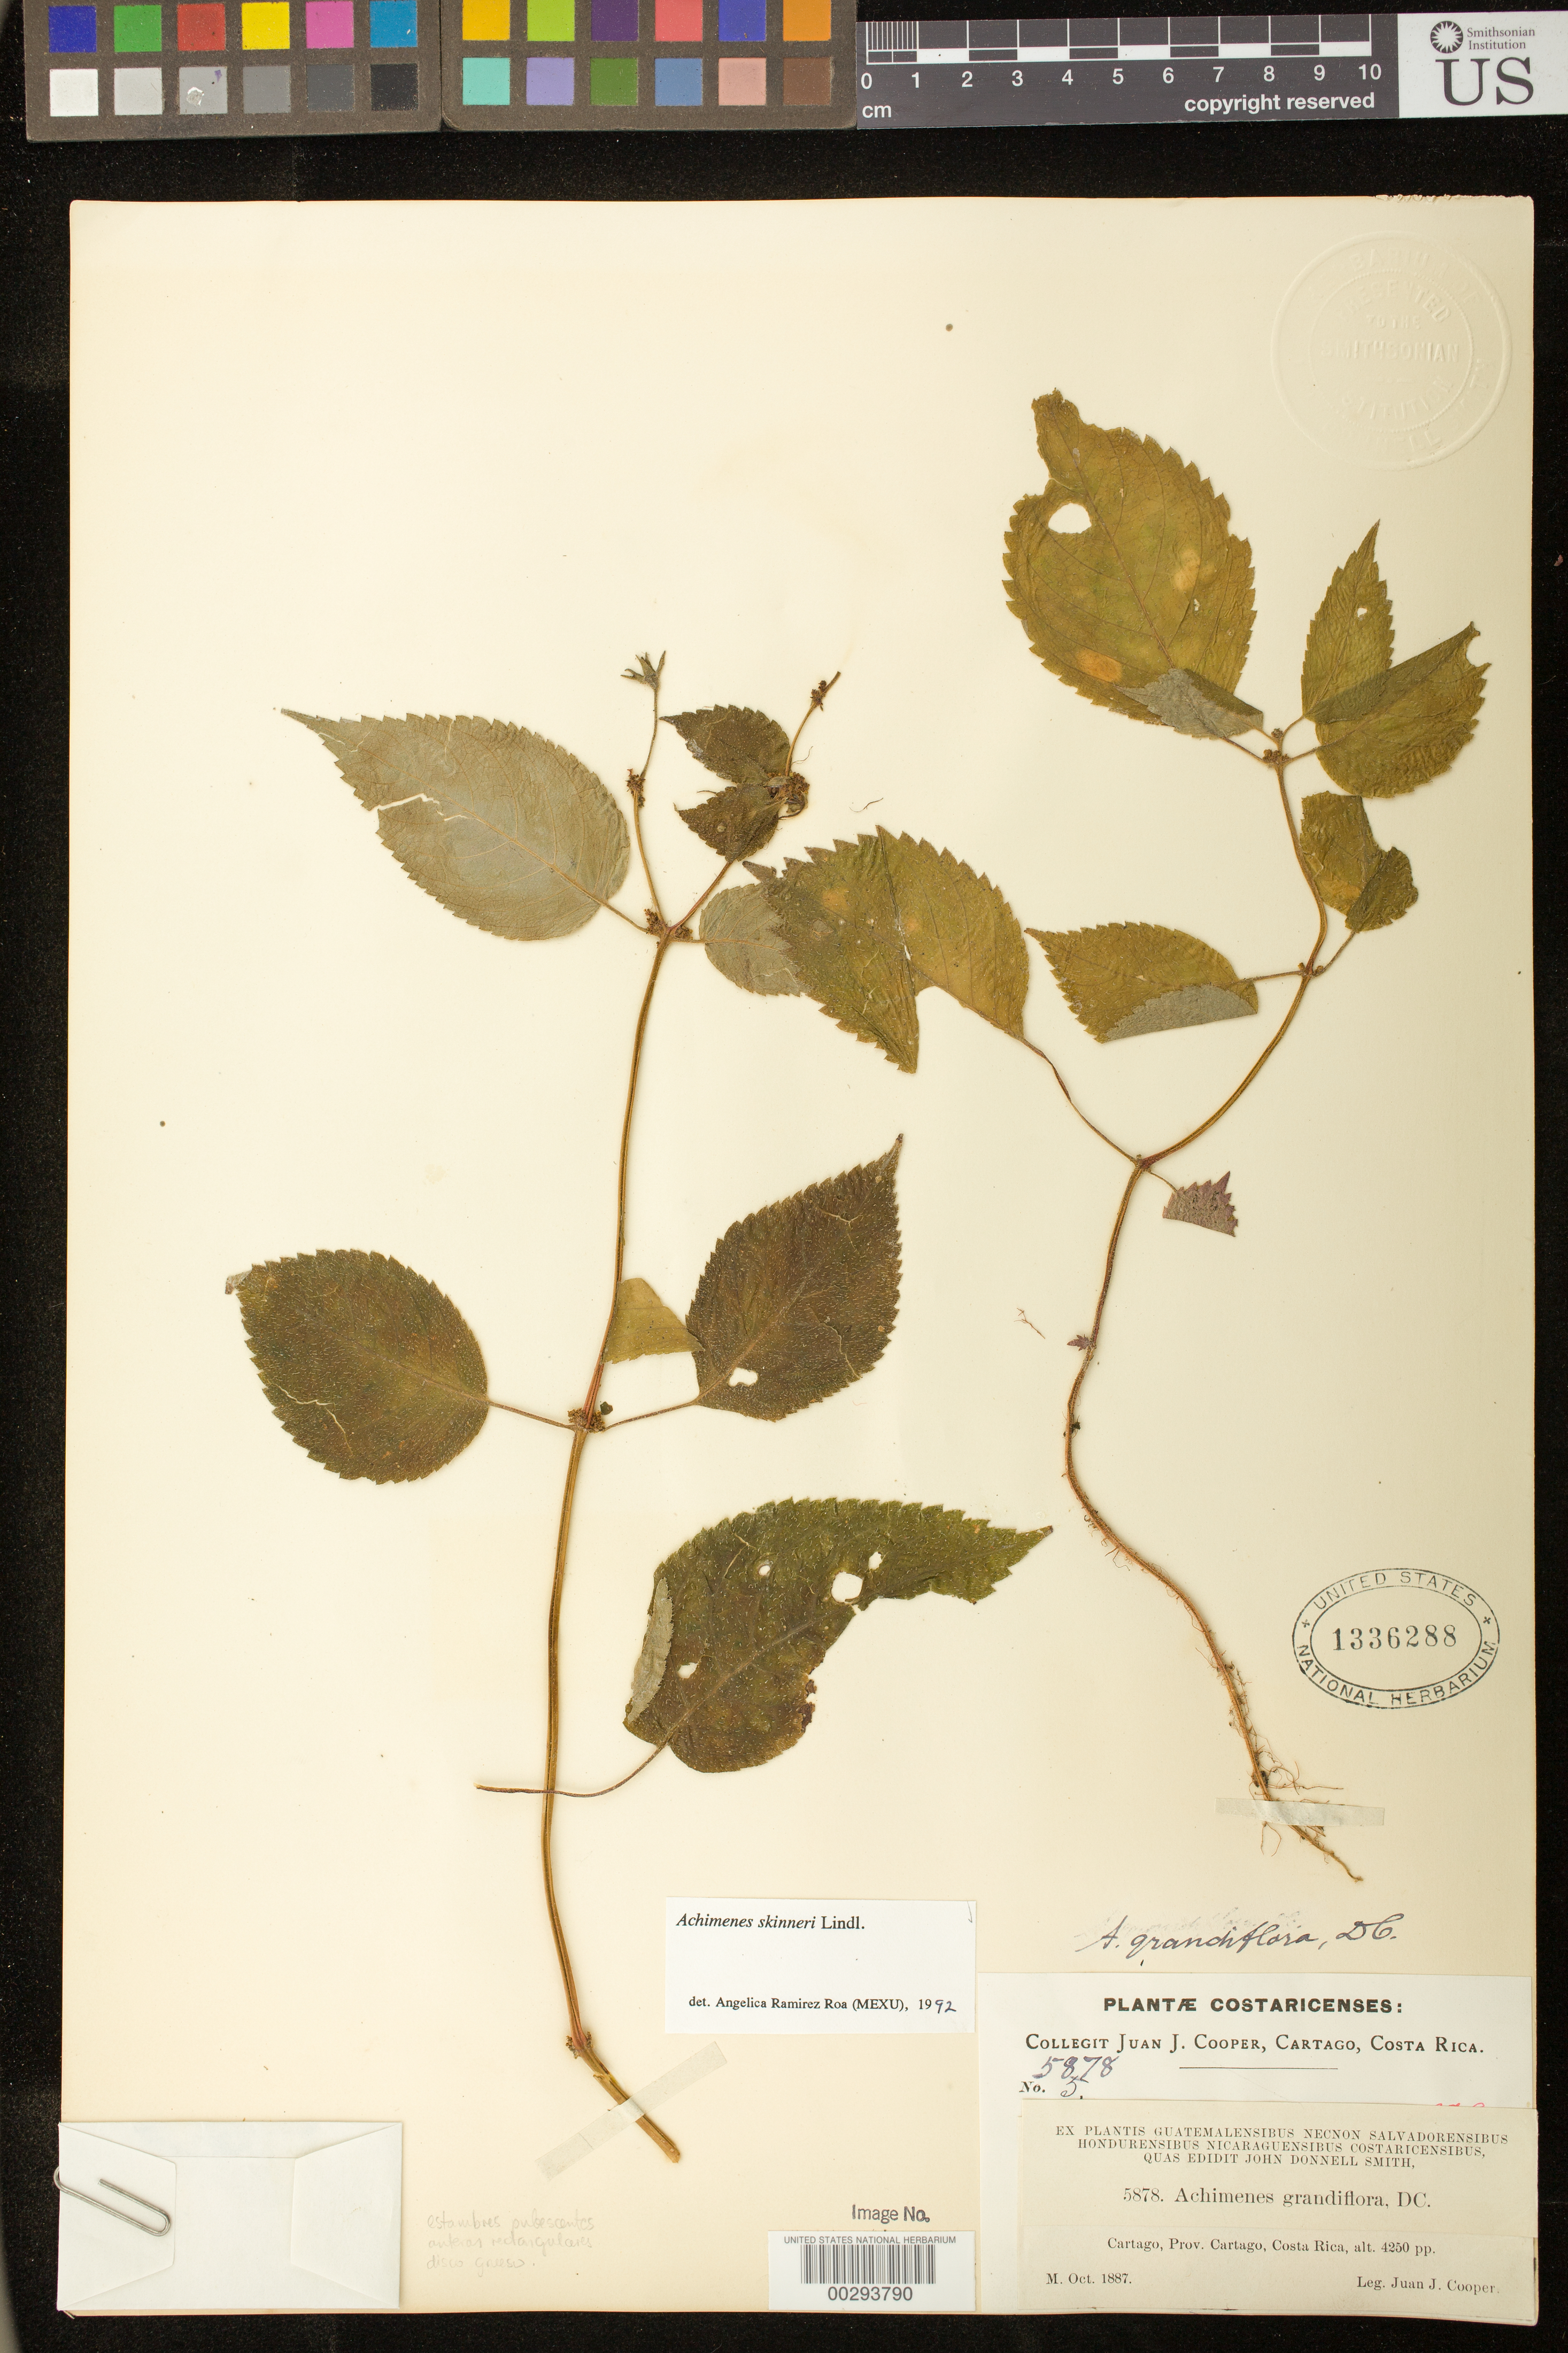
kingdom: Plantae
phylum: Tracheophyta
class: Magnoliopsida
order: Lamiales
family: Gesneriaceae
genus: Achimenes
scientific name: Achimenes skinneri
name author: Lindl.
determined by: Ramírez-Roa, A.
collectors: J. J. Cooper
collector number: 5878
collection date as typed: Oct 1887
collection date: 1887-10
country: Costa Rica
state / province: Cartago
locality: Cartago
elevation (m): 1295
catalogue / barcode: US 1336288